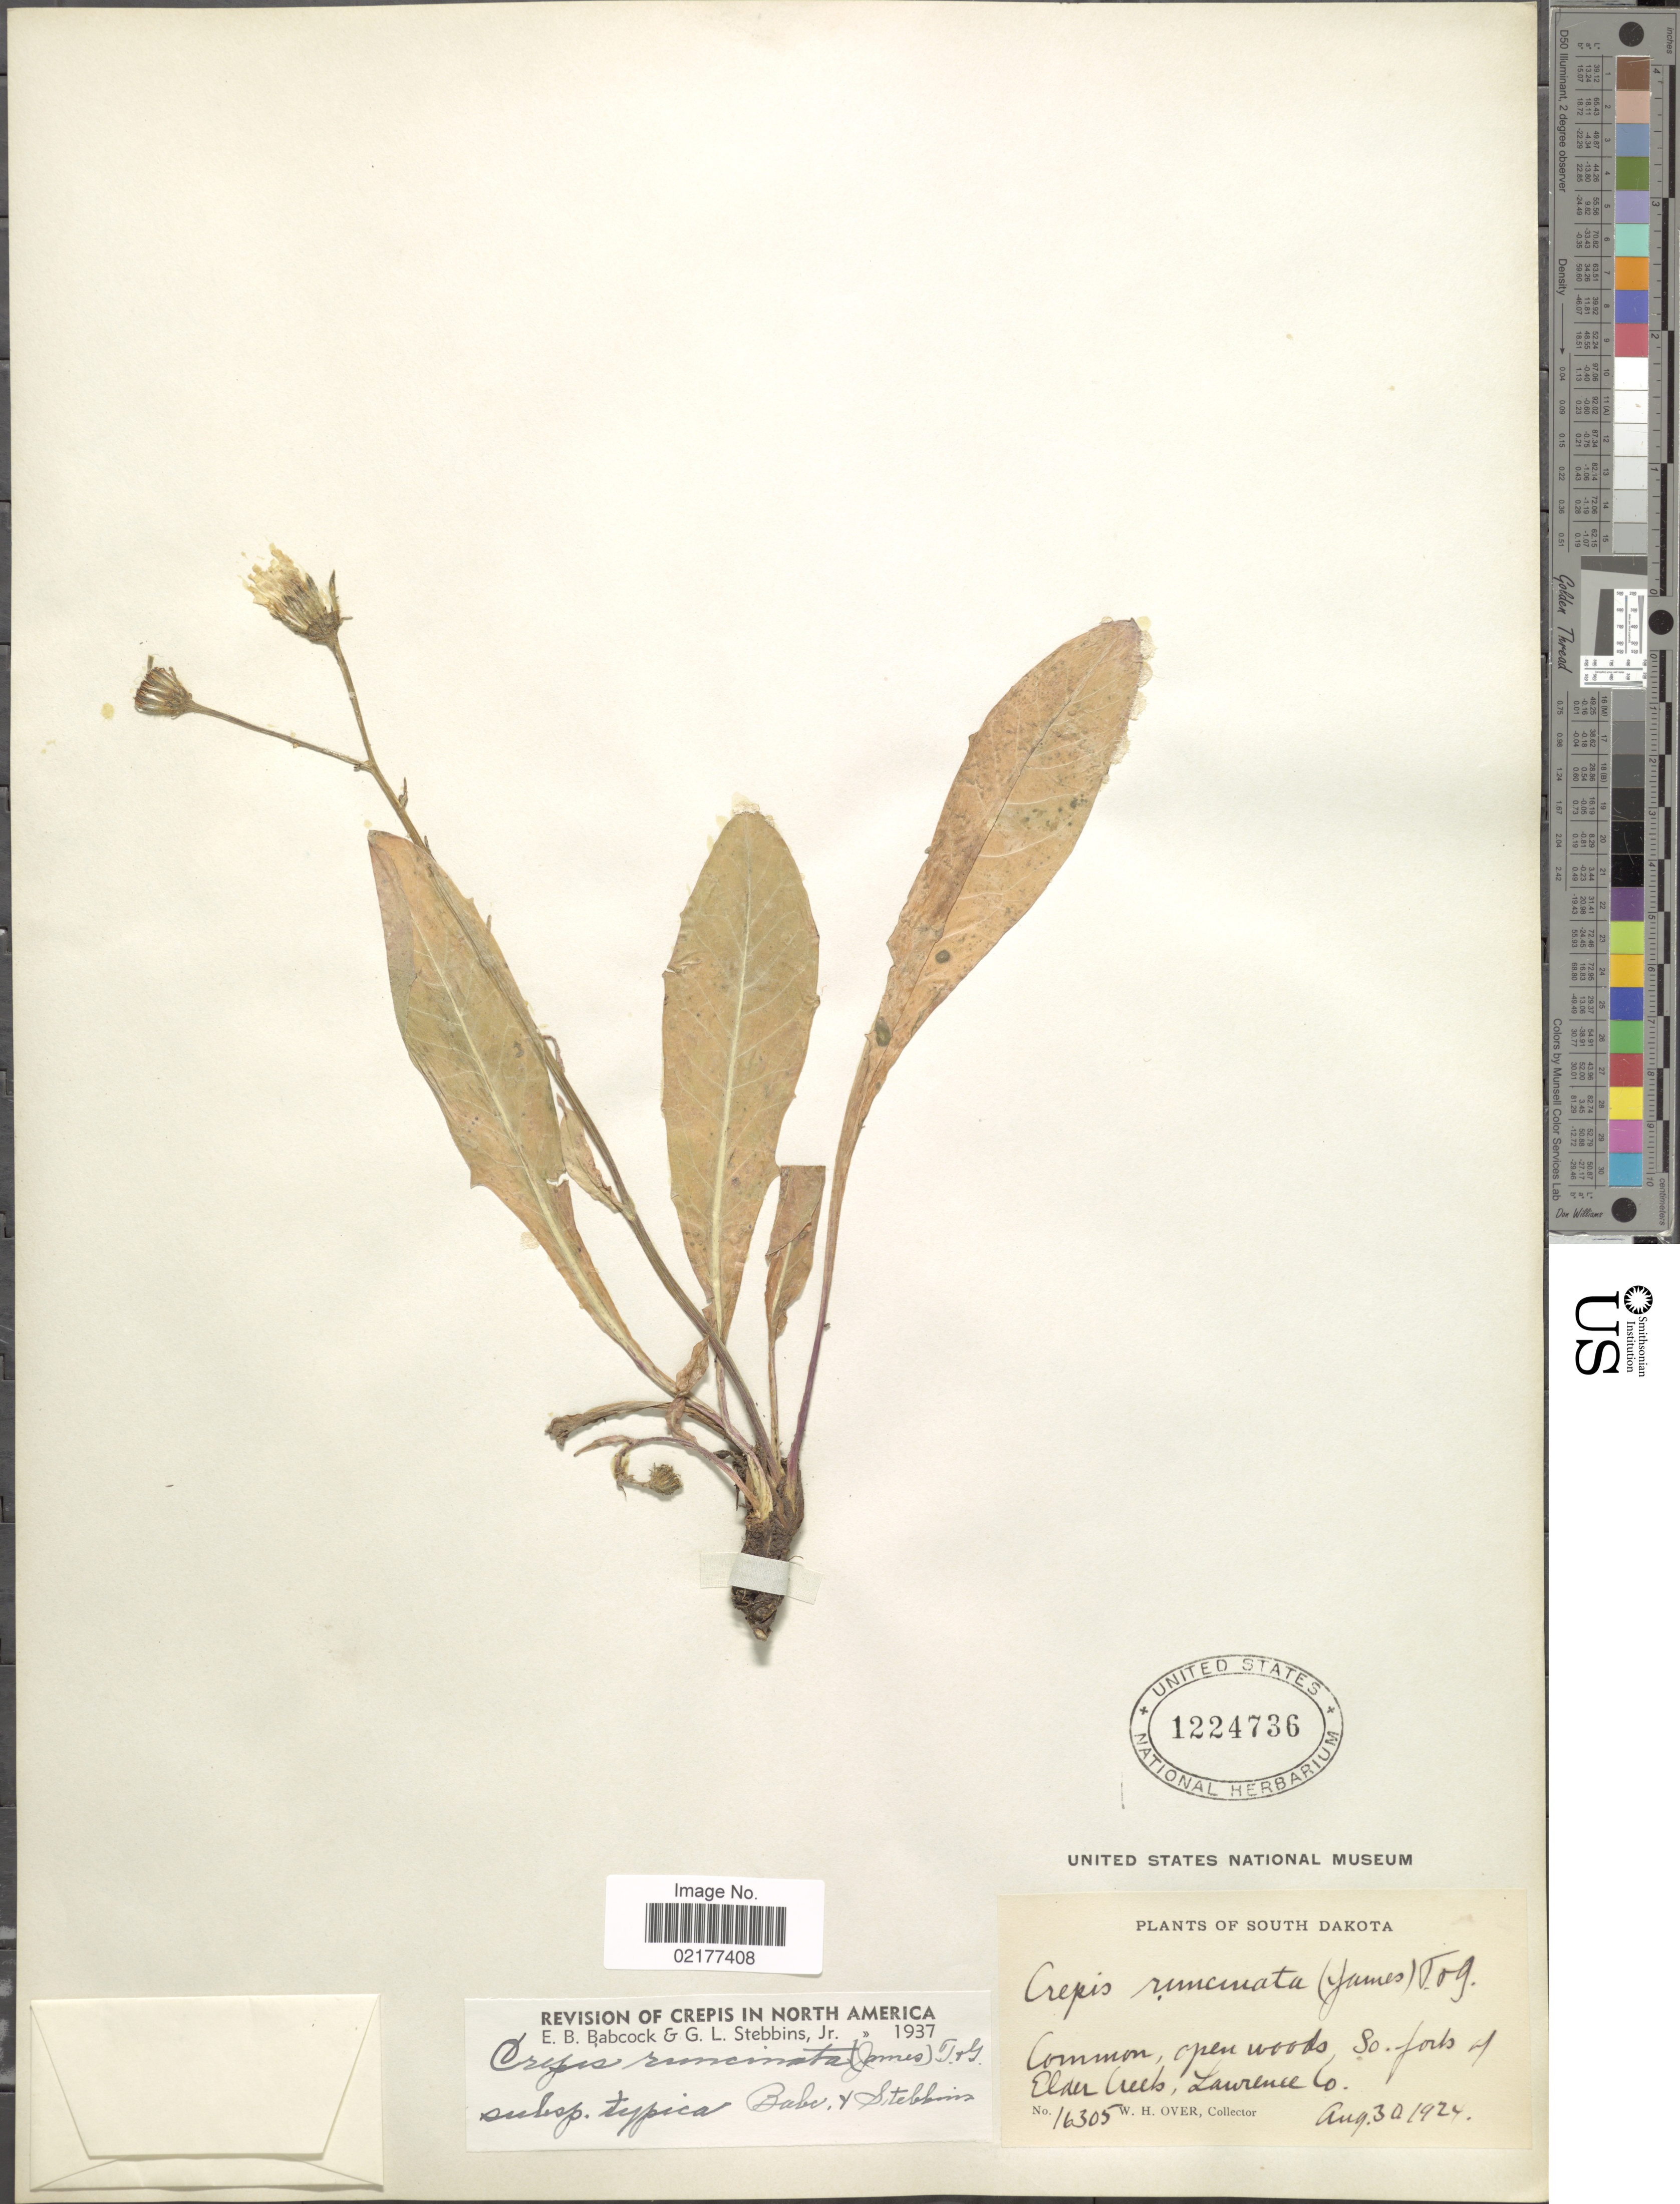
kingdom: Plantae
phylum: Tracheophyta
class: Magnoliopsida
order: Asterales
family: Asteraceae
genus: Crepis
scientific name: Crepis runcinata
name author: Torr. & A. Gray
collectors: W. Over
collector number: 16305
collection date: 1924-08-30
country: United States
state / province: South Dakota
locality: So. forks of Elder Creek, Lawrence Co.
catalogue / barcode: US 1224736